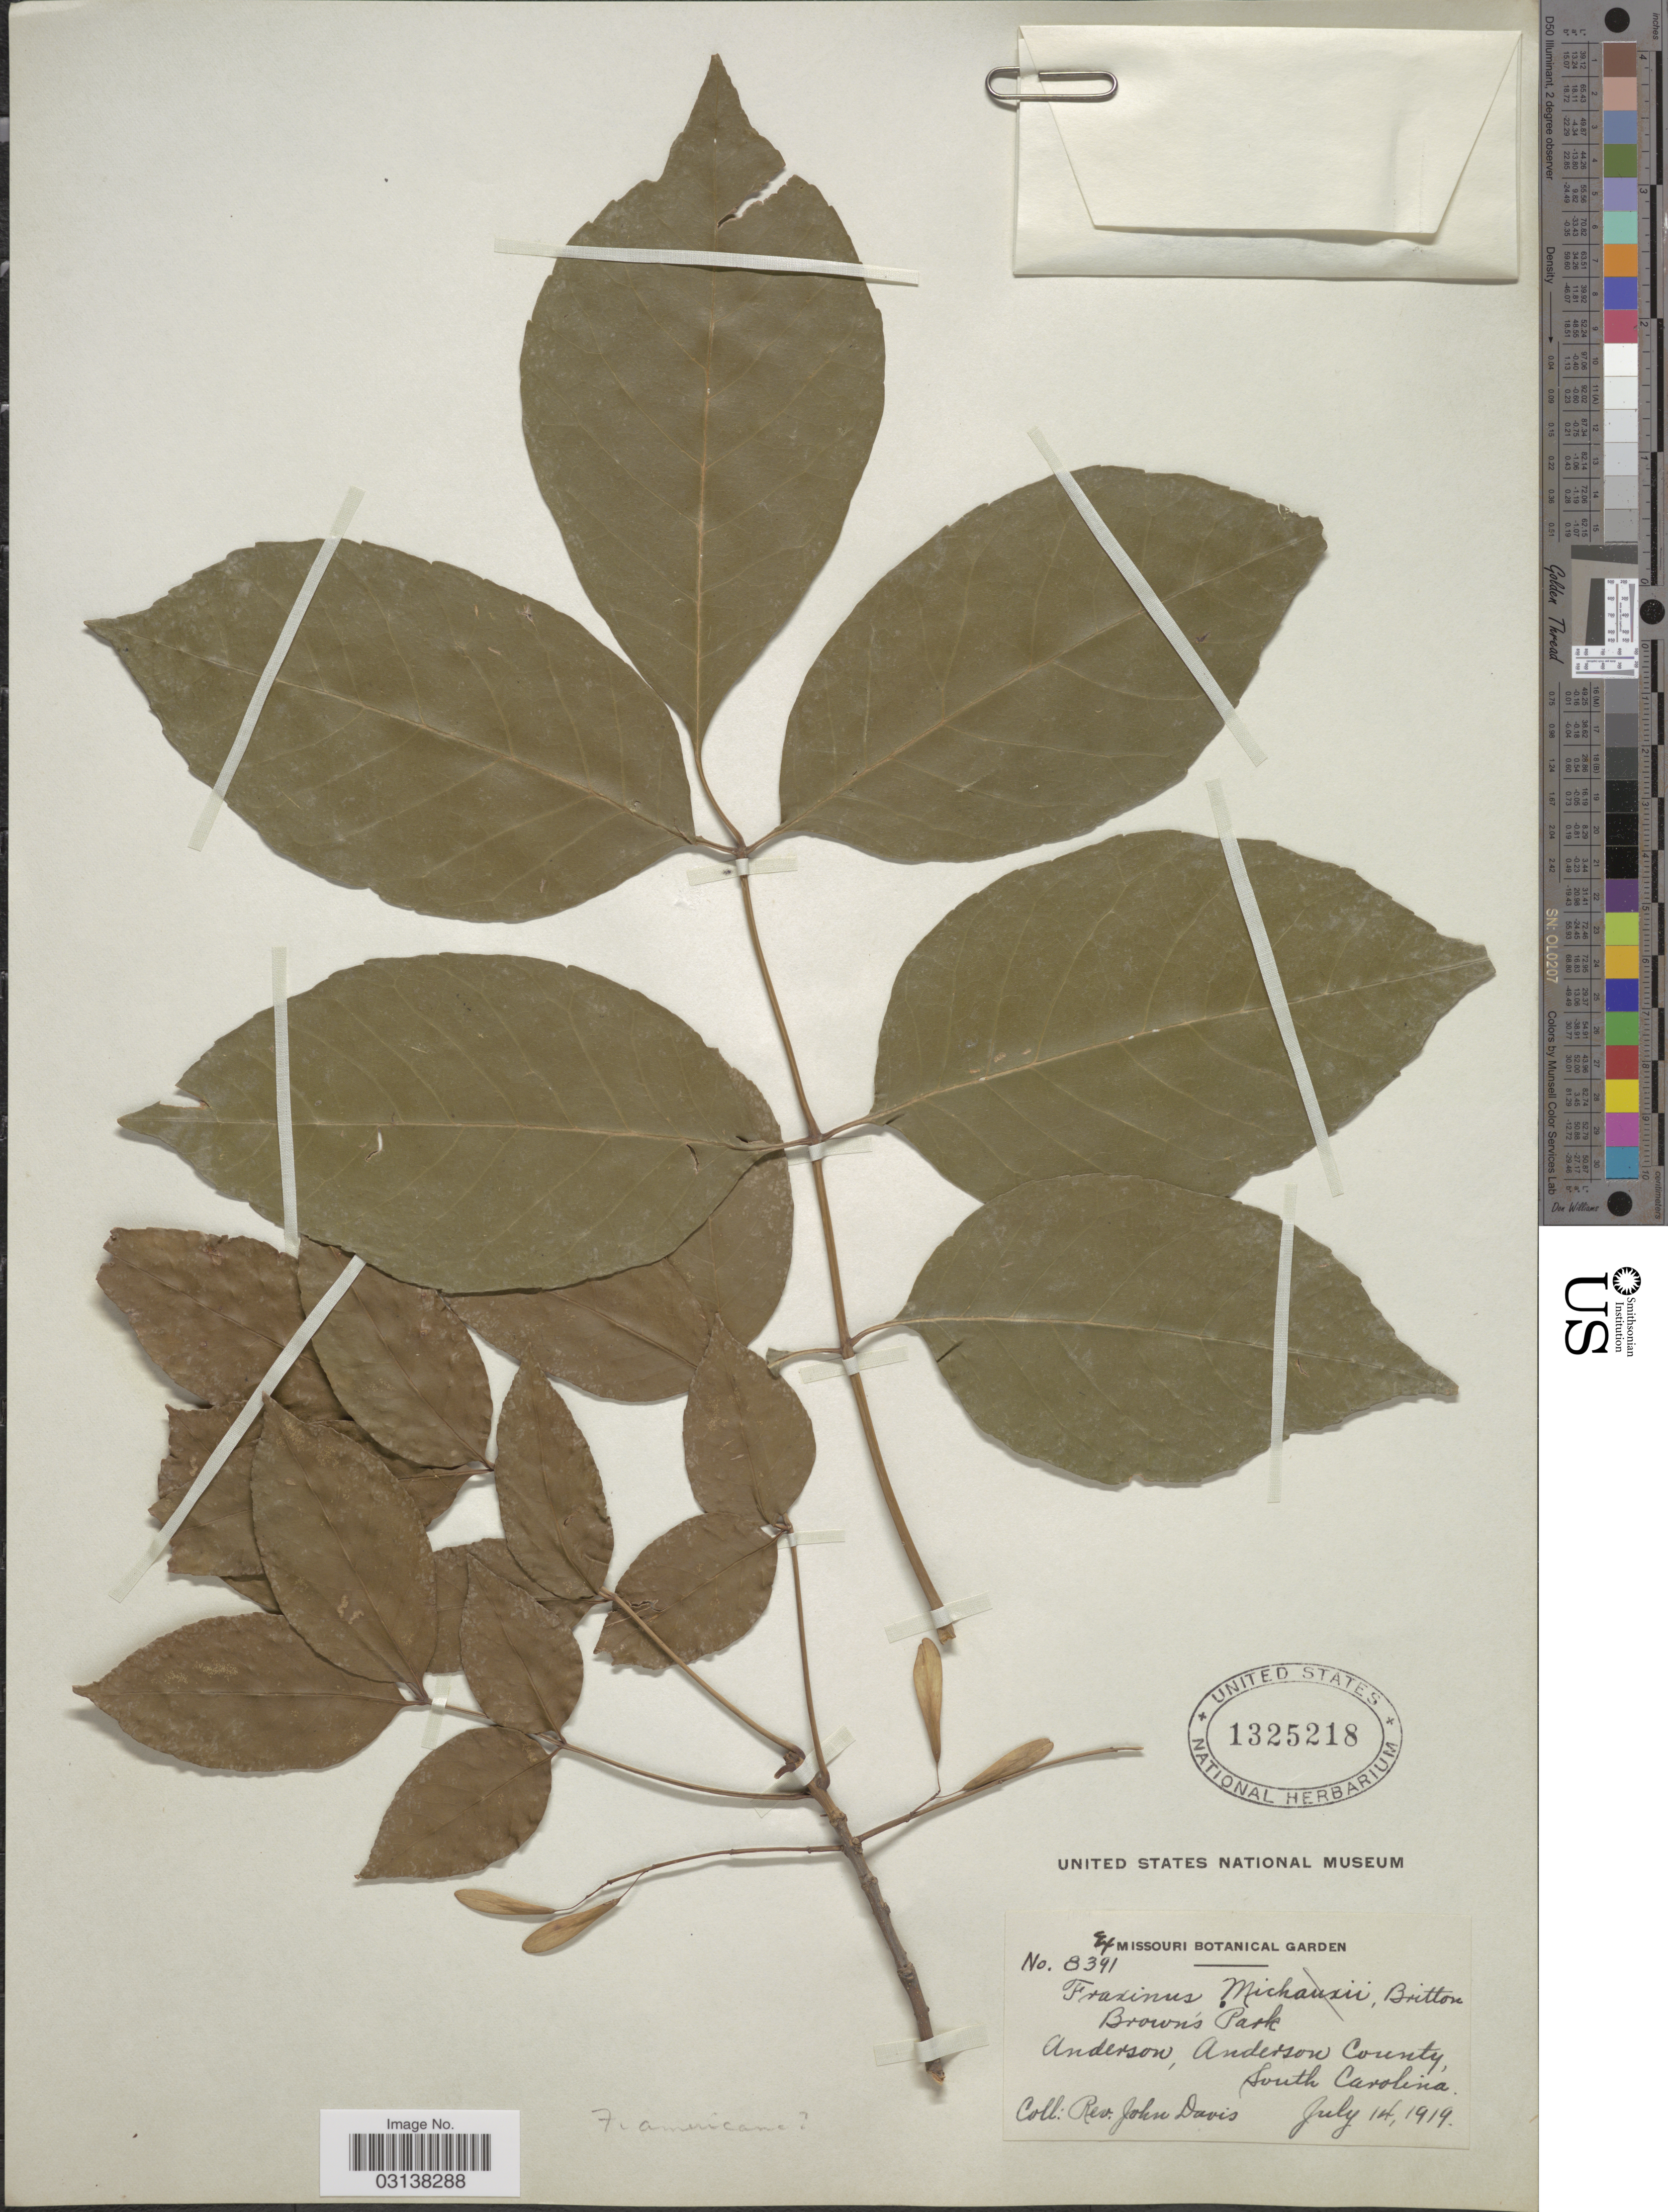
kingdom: Plantae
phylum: Tracheophyta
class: Magnoliopsida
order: Lamiales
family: Oleaceae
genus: Fraxinus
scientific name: Fraxinus americana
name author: L.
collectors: J. Davis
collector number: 8391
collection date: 1919-07-14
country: United States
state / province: South Carolina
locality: Brown's Park. Anderson, Anderson County.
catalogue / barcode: US 1325218